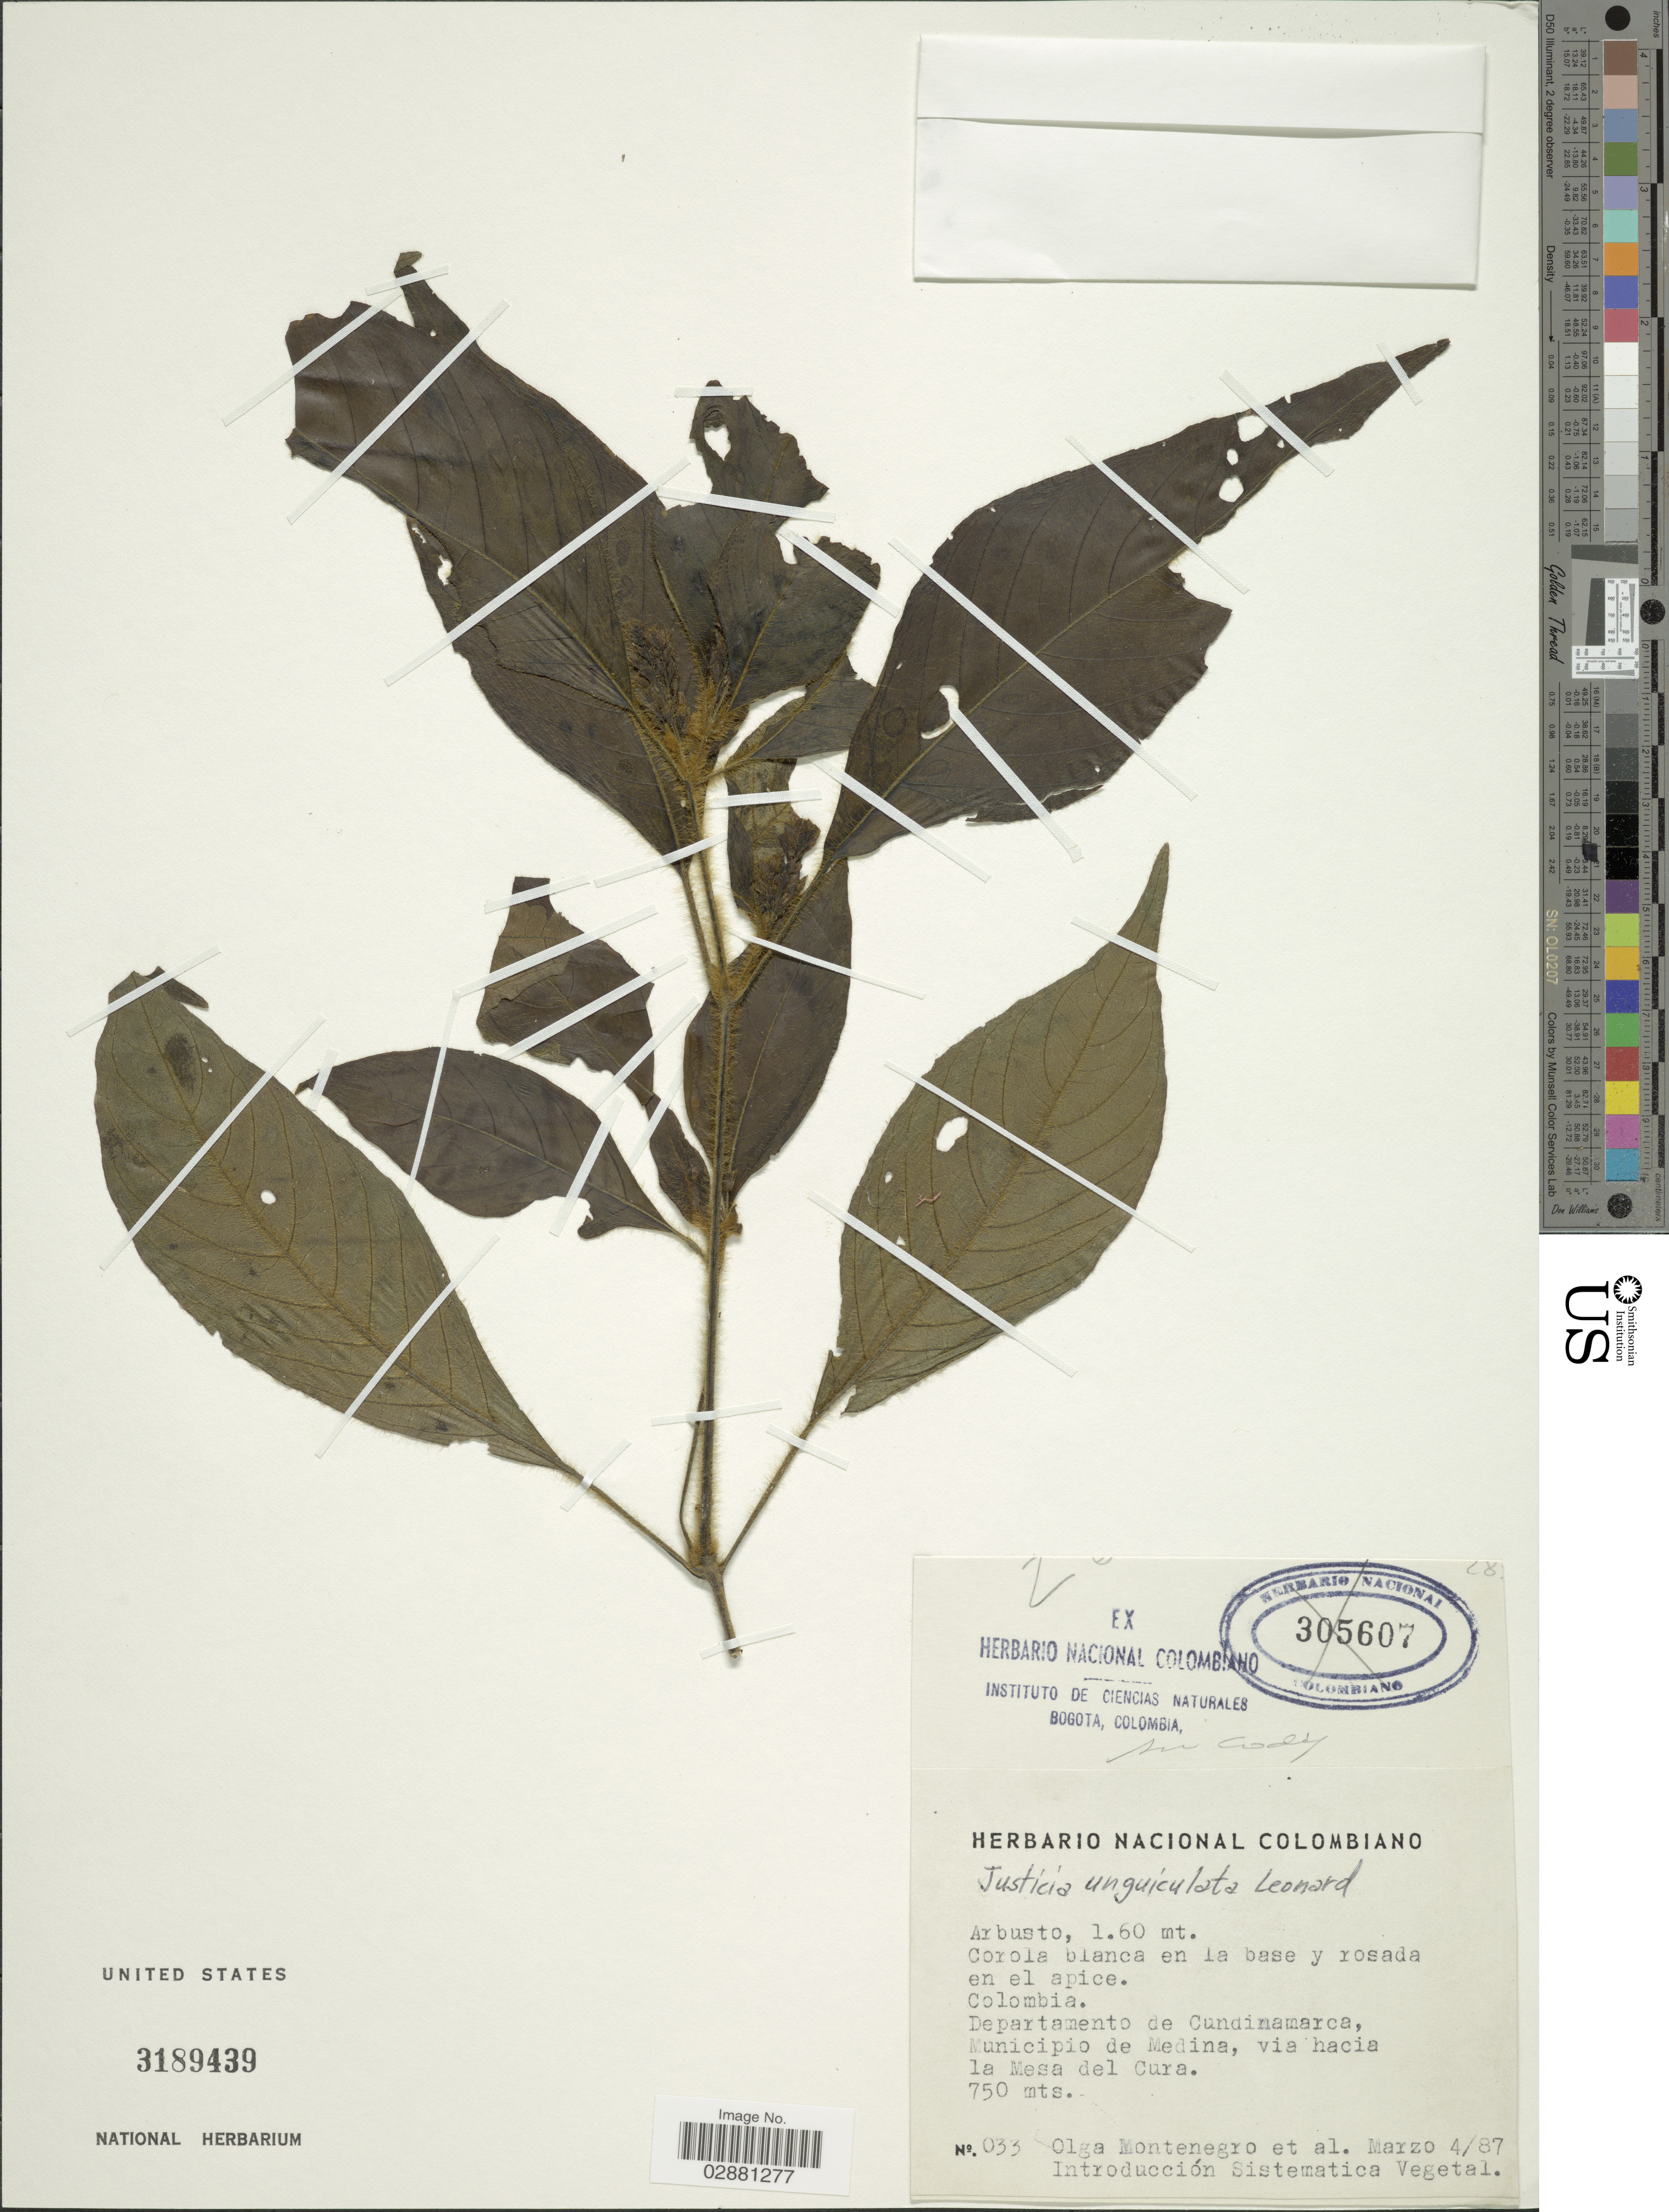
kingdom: Plantae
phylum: Tracheophyta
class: Magnoliopsida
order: Lamiales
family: Acanthaceae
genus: Justicia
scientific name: Justicia unguiculata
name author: Leonard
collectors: O. Montenegro & et al.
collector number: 033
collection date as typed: Transcribed d/m/y: 4/3/87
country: Colombia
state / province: Cundinamarca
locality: Departamento de Cundinamarca, Municipio de Medina, via hacia la Mesa del Cura.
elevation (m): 750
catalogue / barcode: US 3189439